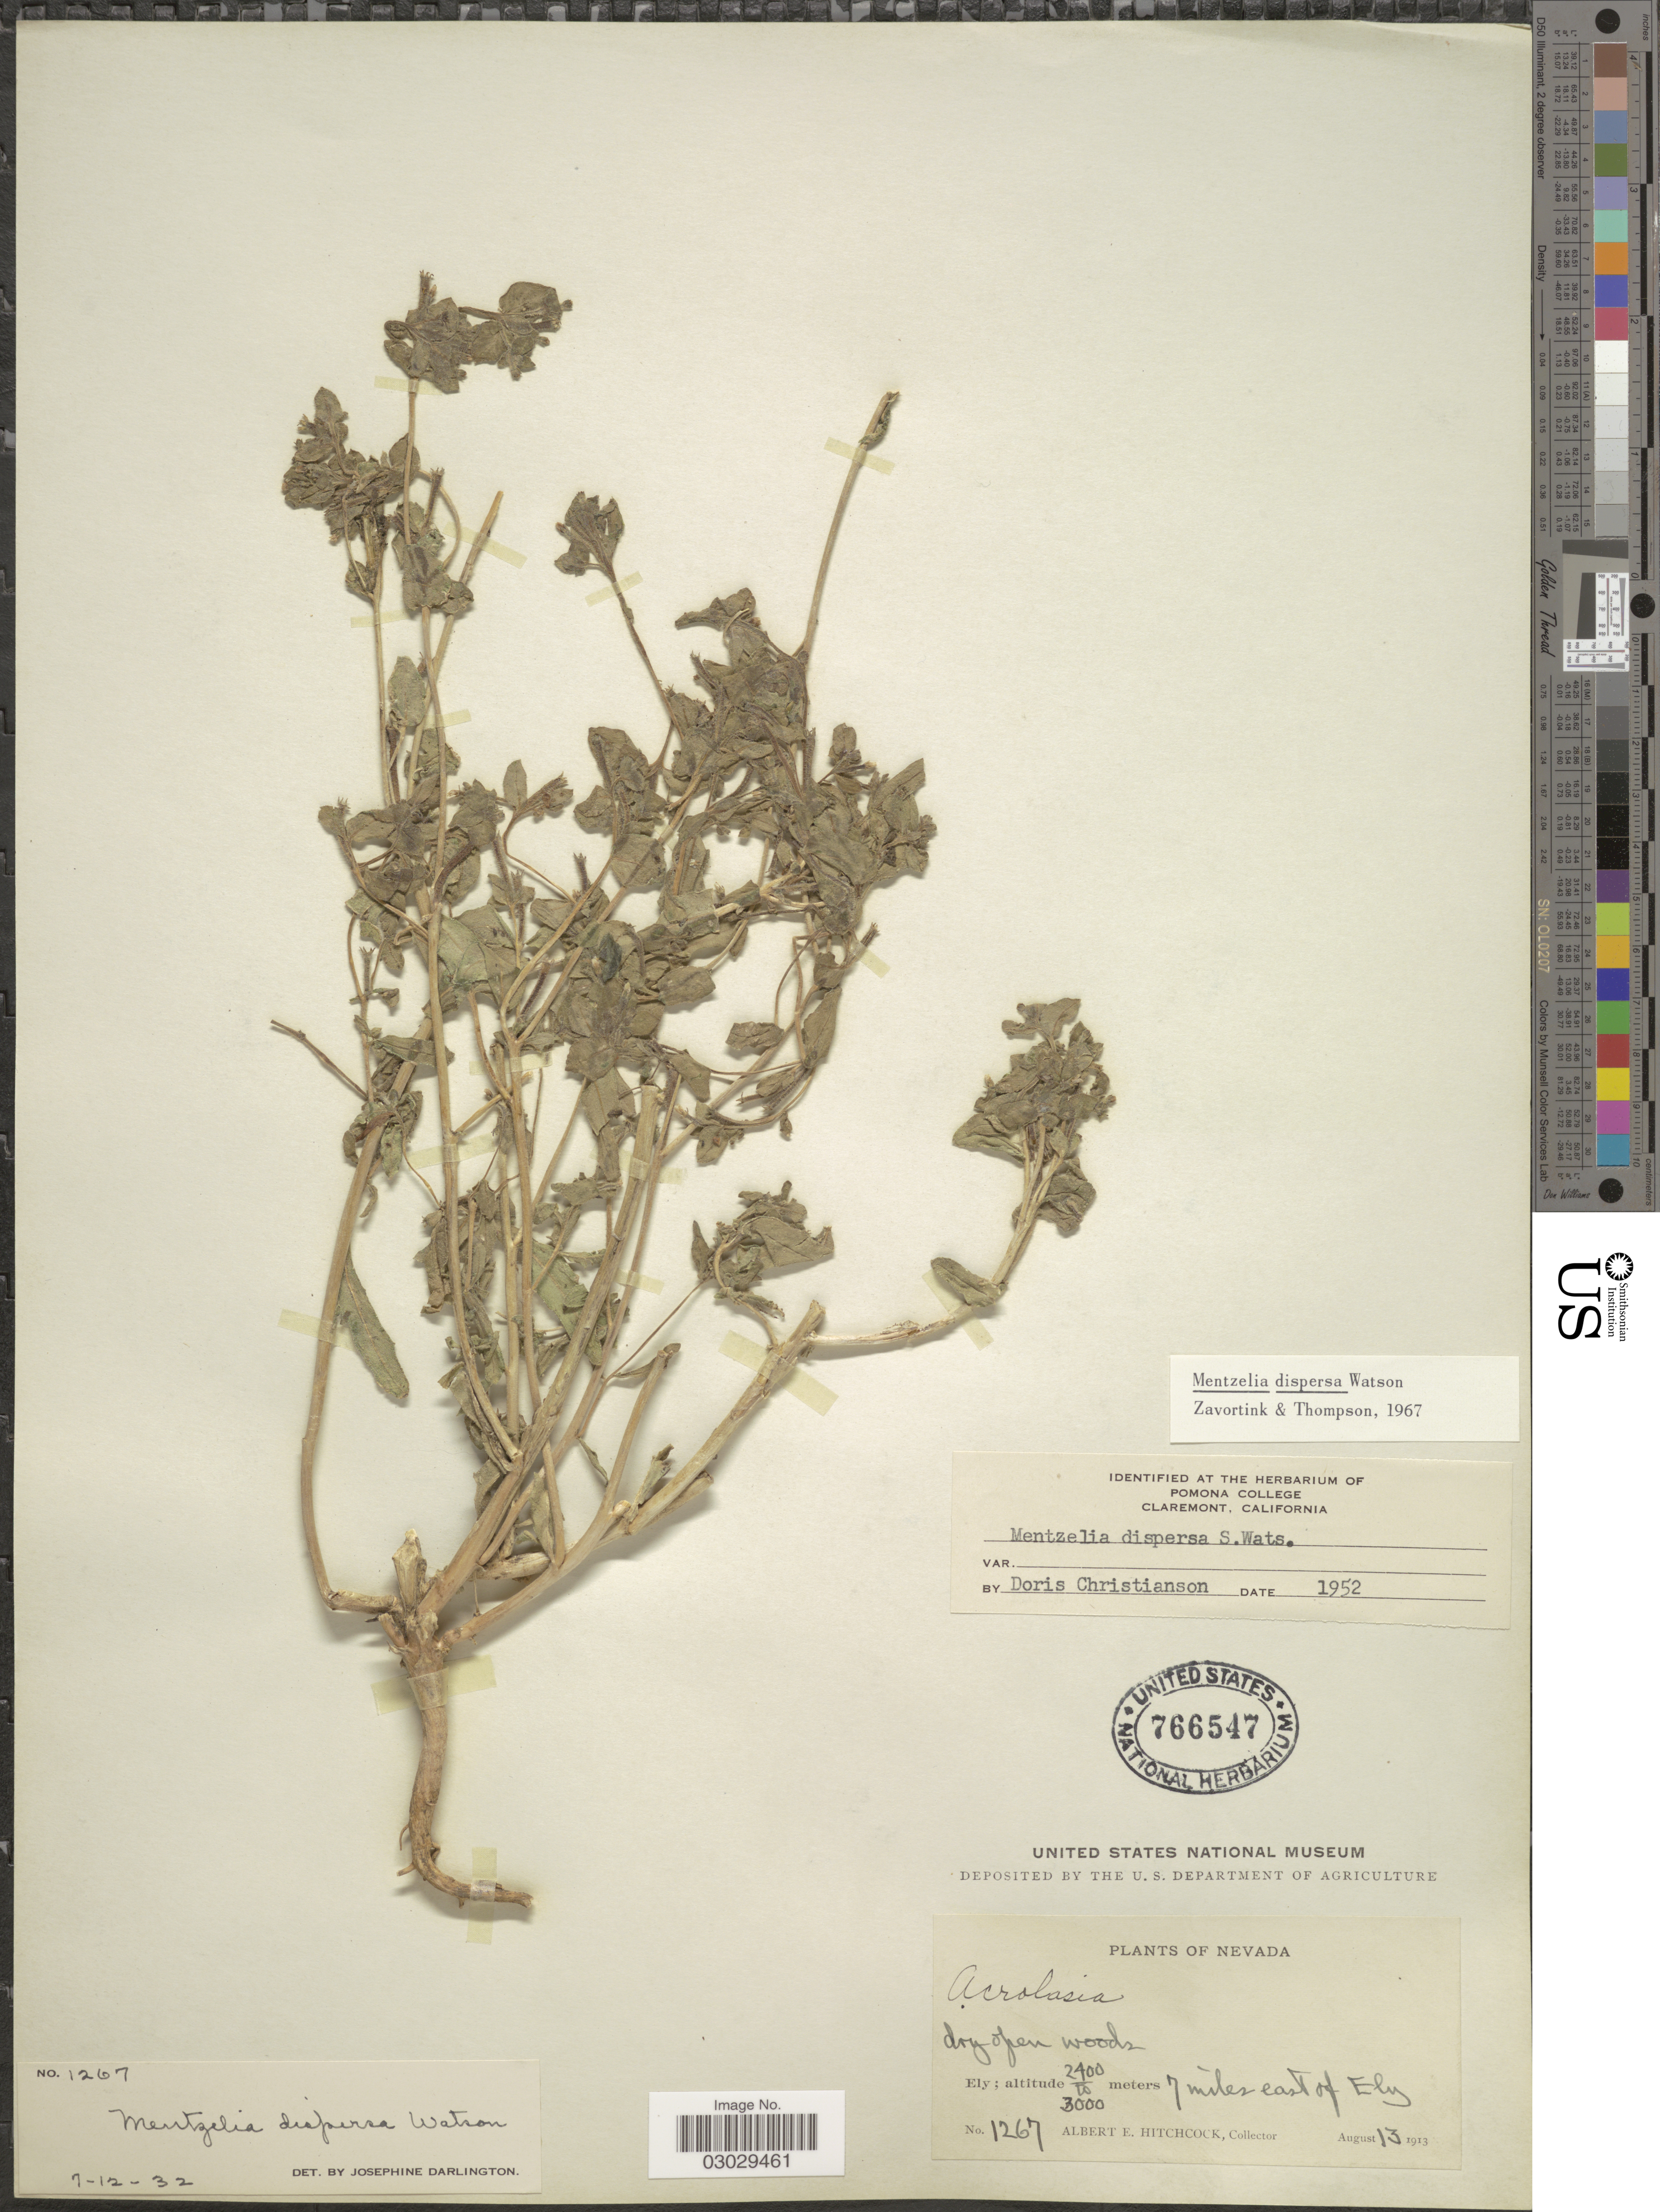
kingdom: Plantae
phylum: Tracheophyta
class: Magnoliopsida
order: Cornales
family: Loasaceae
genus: Mentzelia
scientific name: Mentzelia dispersa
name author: S. Watson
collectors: A. Hitchcock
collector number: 1267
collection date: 1913-08-13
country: United States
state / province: Nevada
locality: Ely. 7 miles east of Ely.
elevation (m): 2400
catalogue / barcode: US 766547